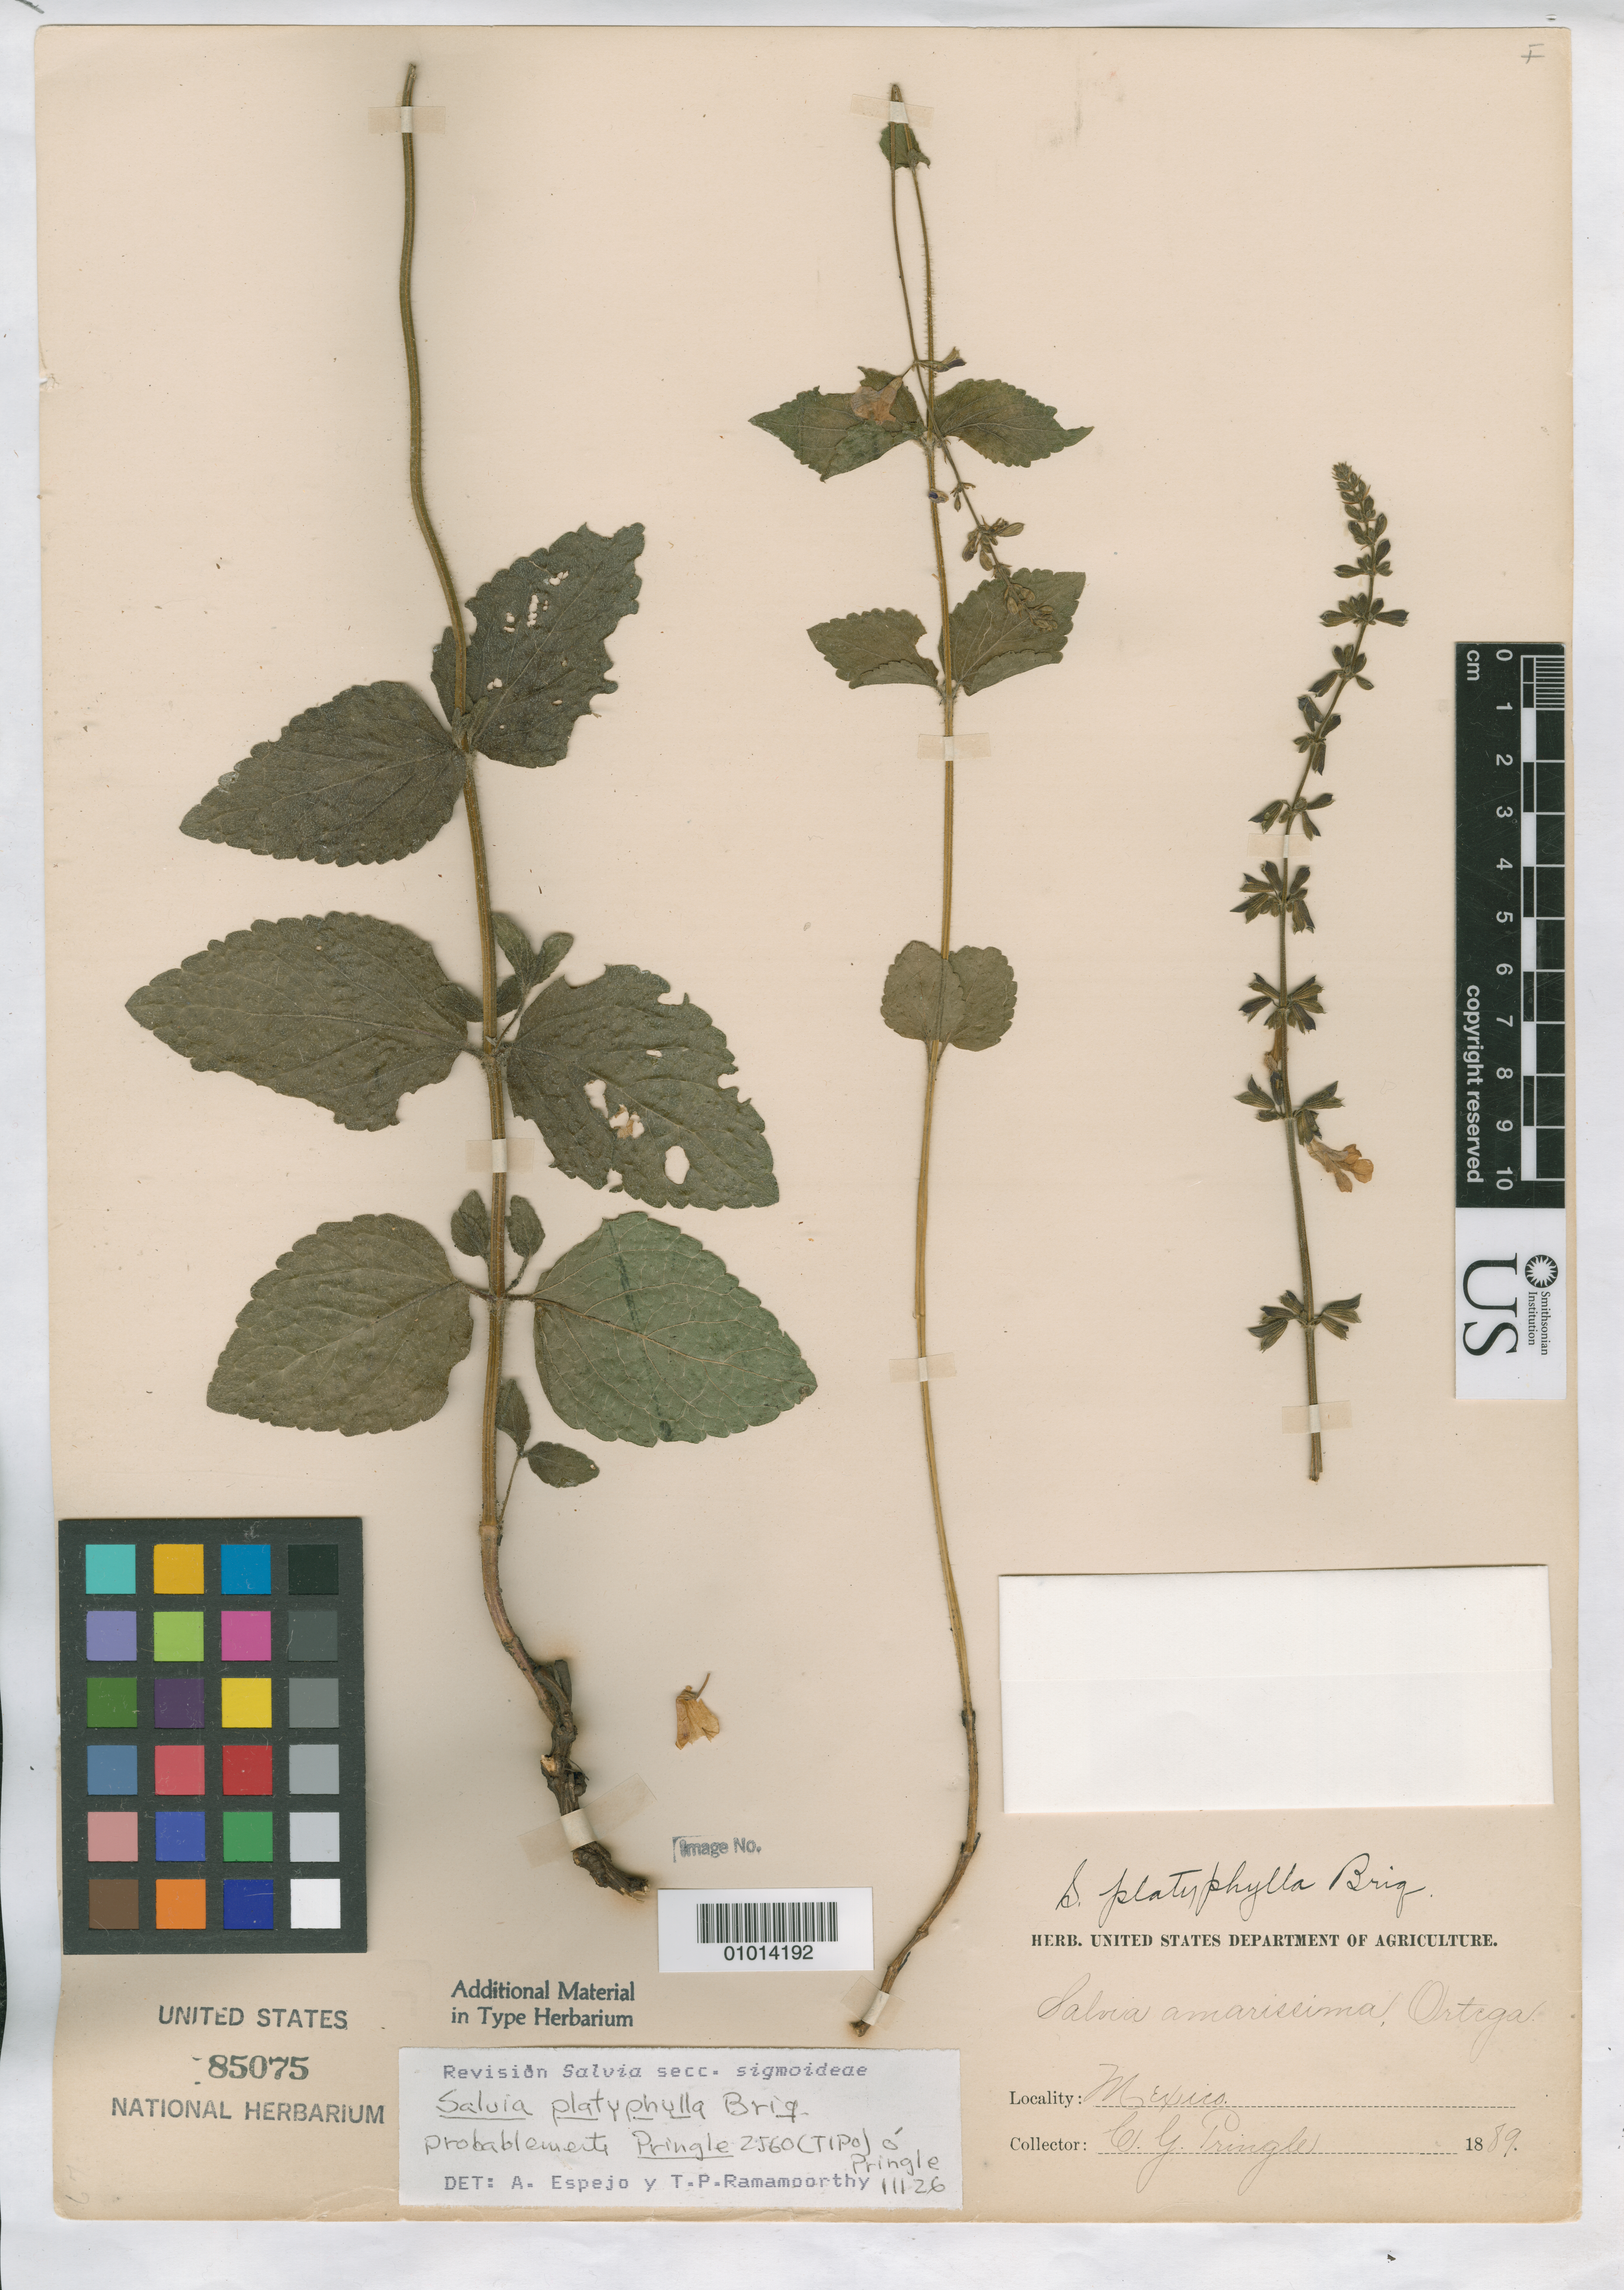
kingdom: Plantae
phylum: Tracheophyta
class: Magnoliopsida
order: Lamiales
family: Lamiaceae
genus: Salvia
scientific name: Salvia platyphylla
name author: Briq.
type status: Possible Type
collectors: C. G. Pringle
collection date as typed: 1892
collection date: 1892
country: Mexico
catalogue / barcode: US 85075